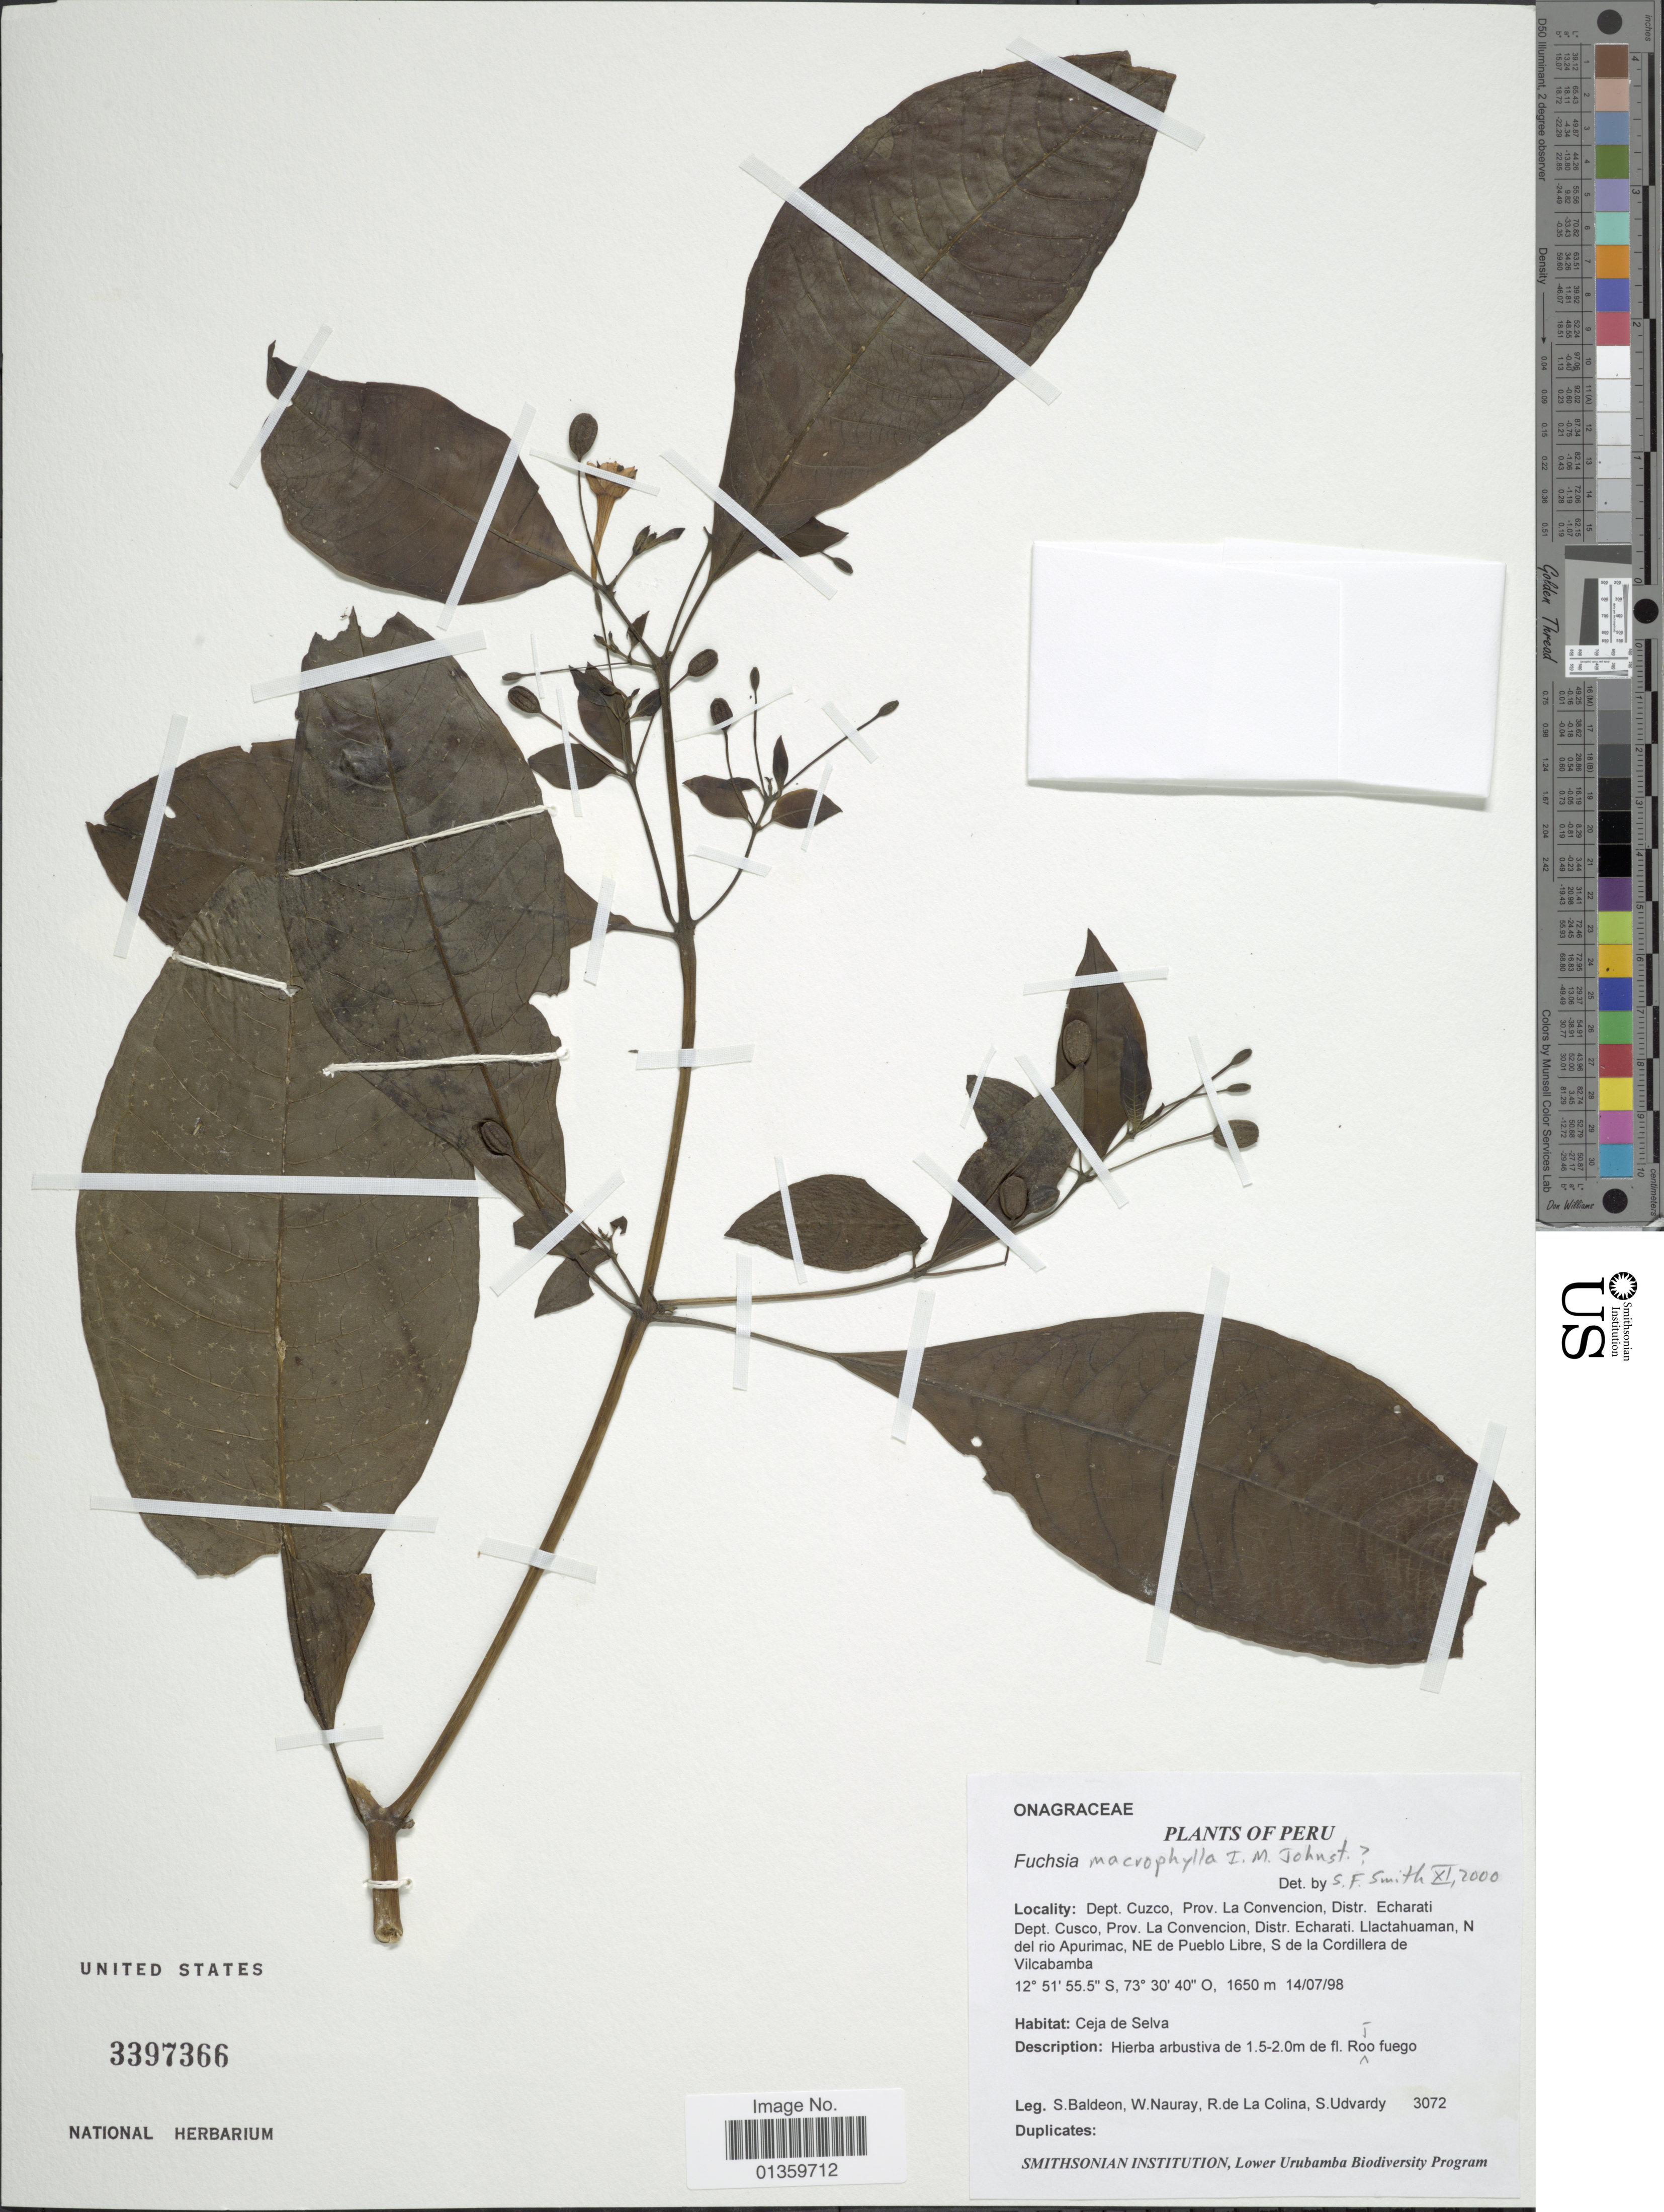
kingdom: Plantae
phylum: Tracheophyta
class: Magnoliopsida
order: Myrtales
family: Onagraceae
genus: Fuchsia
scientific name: Fuchsia macrophylla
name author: I.M. Johnst.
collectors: S. Baldeon, W. Nauray, R. Colina & S. Udvardy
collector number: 3072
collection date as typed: Transcribed d/m/y: 14/7/98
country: Peru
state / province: Cusco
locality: Dept. Cusco, Prov. de La Convencion, Distr. Echarati. Llactahuaman, N del rio Apurimac, NE de Pueblo Libre, S de la Cordillera de Vilcabamba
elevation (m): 1650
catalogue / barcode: US 3397366